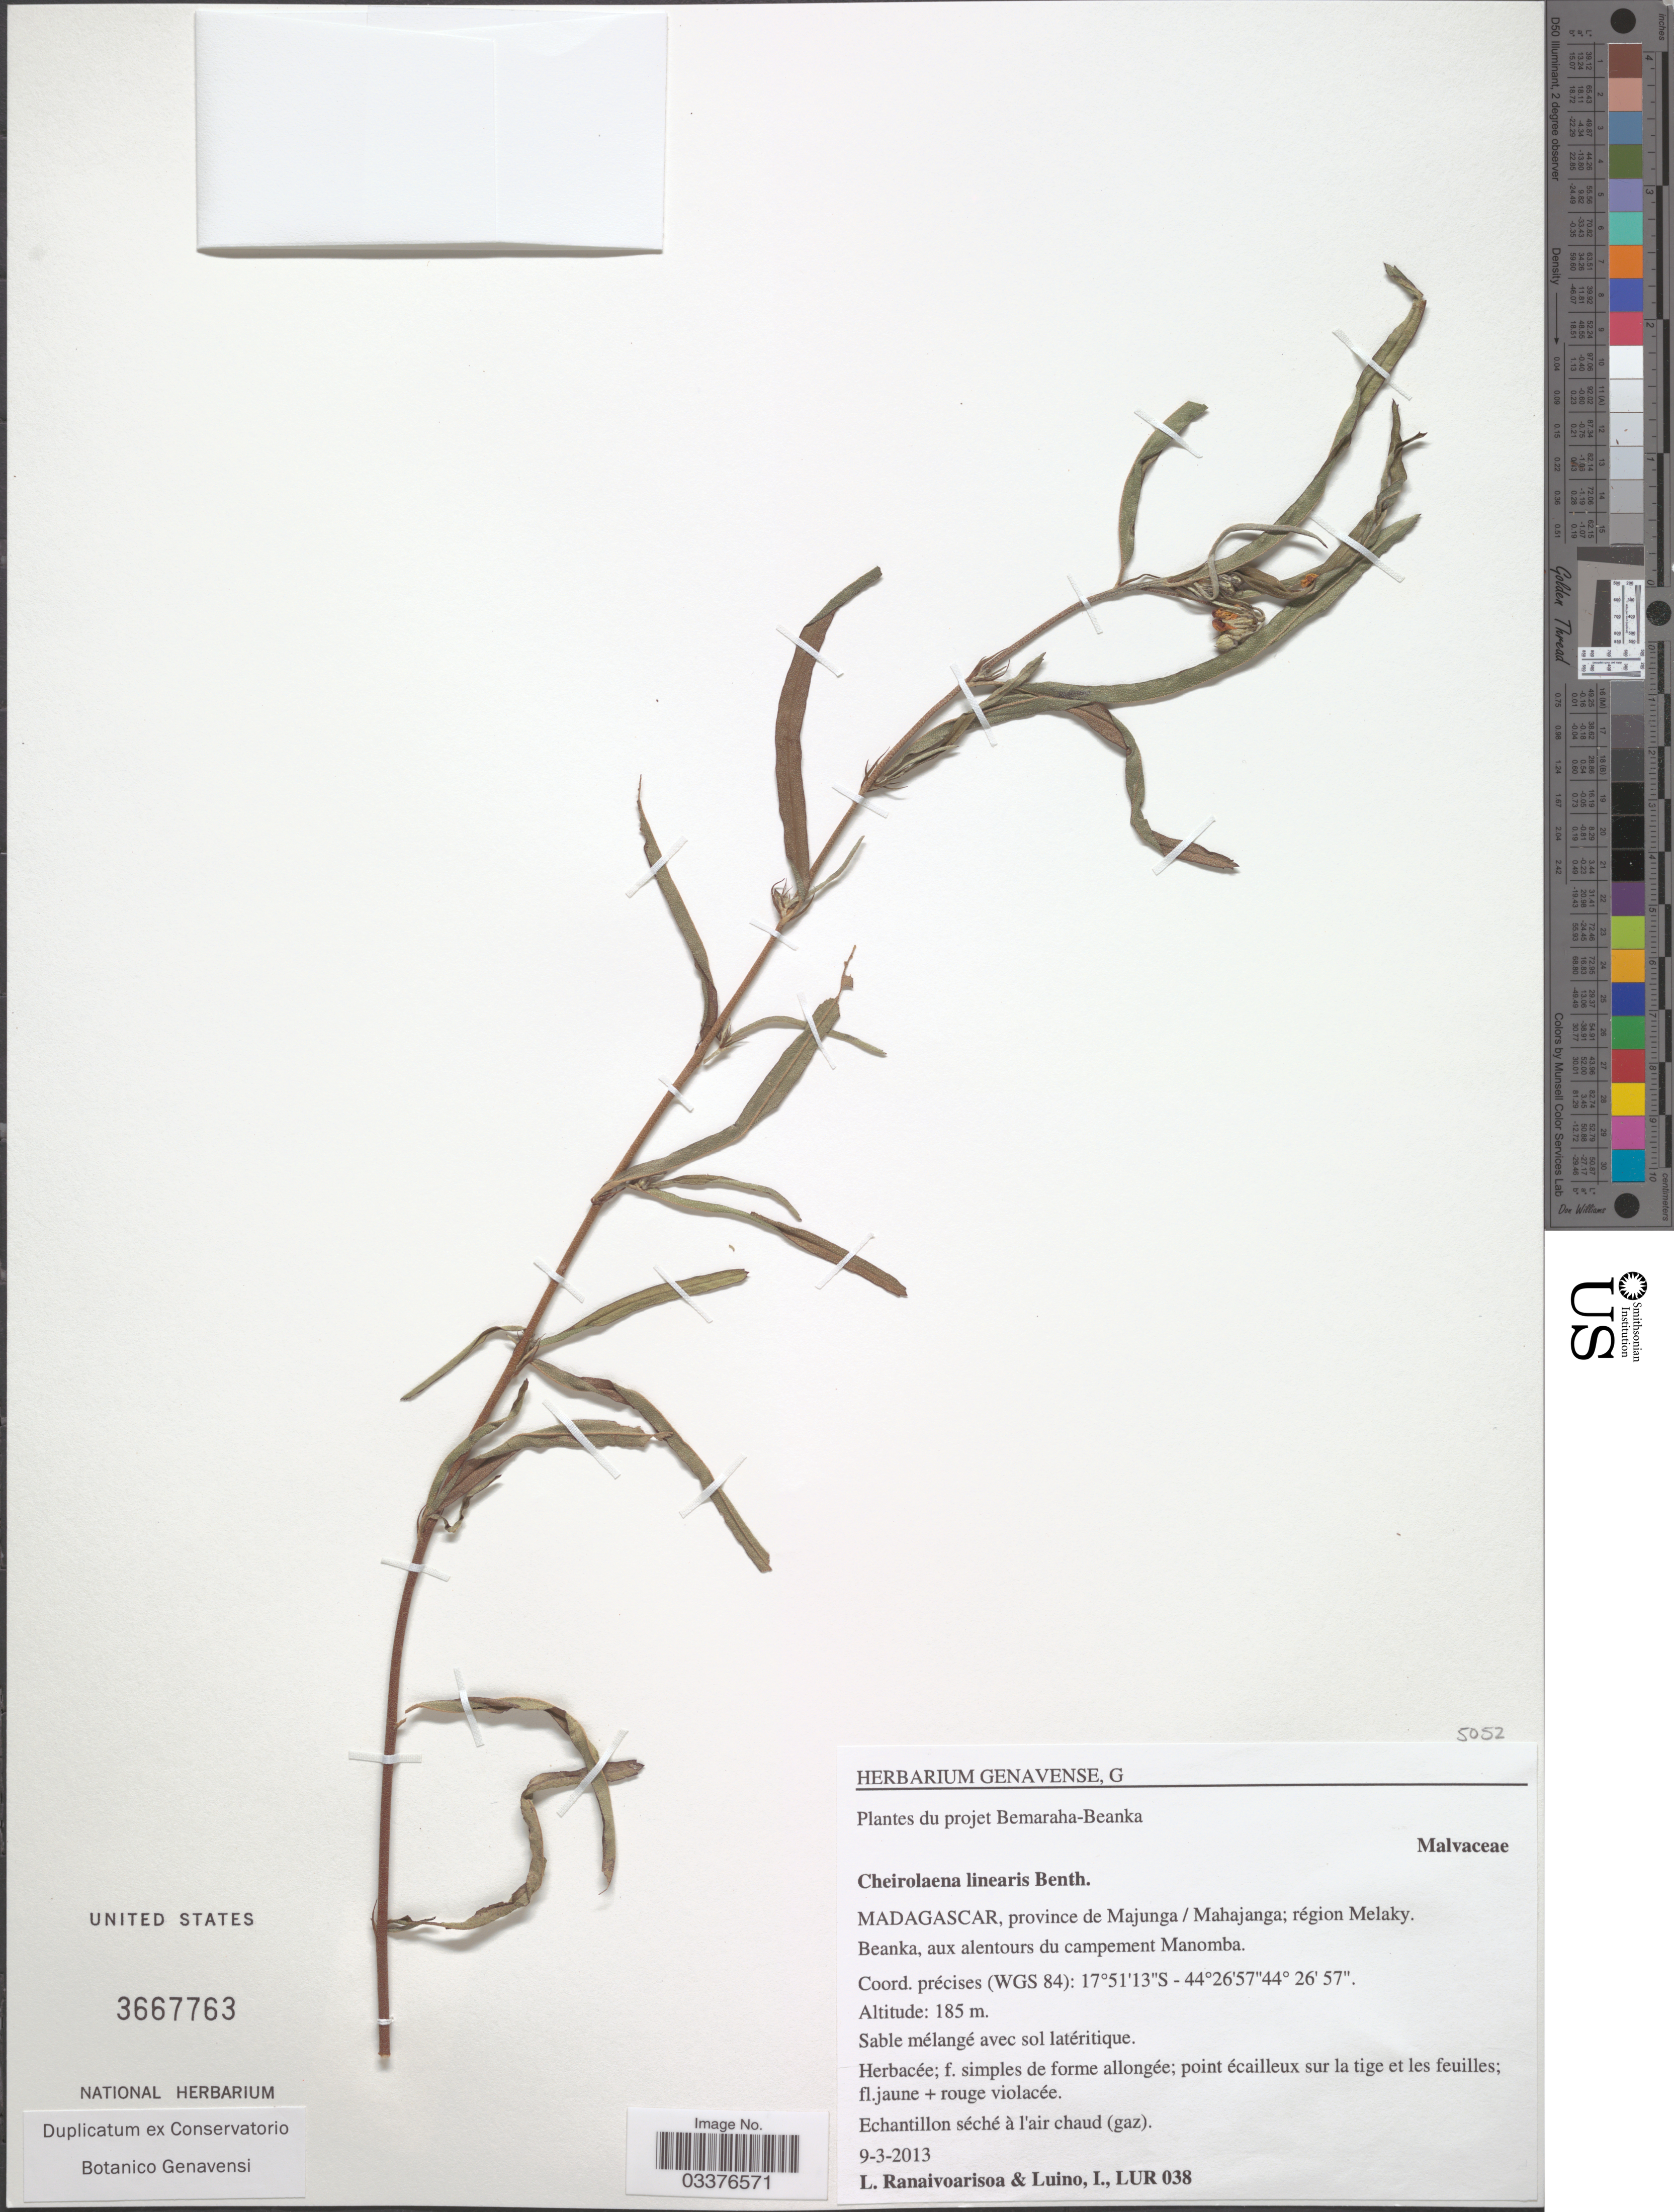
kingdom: Plantae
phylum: Tracheophyta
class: Magnoliopsida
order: Malvales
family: Malvaceae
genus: Cheirolaena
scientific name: Cheirolaena linearis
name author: Benth.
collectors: L. Ranaivoarisoa & I. Luino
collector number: LUR 038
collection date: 2013-03-09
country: Madagascar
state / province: Melaky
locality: Bemaraha-Beanka. Province de Majunga / Mahajanga; région Melaky. Beanka, aux alentours du campement Manomba.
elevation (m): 185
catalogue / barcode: US 3667763